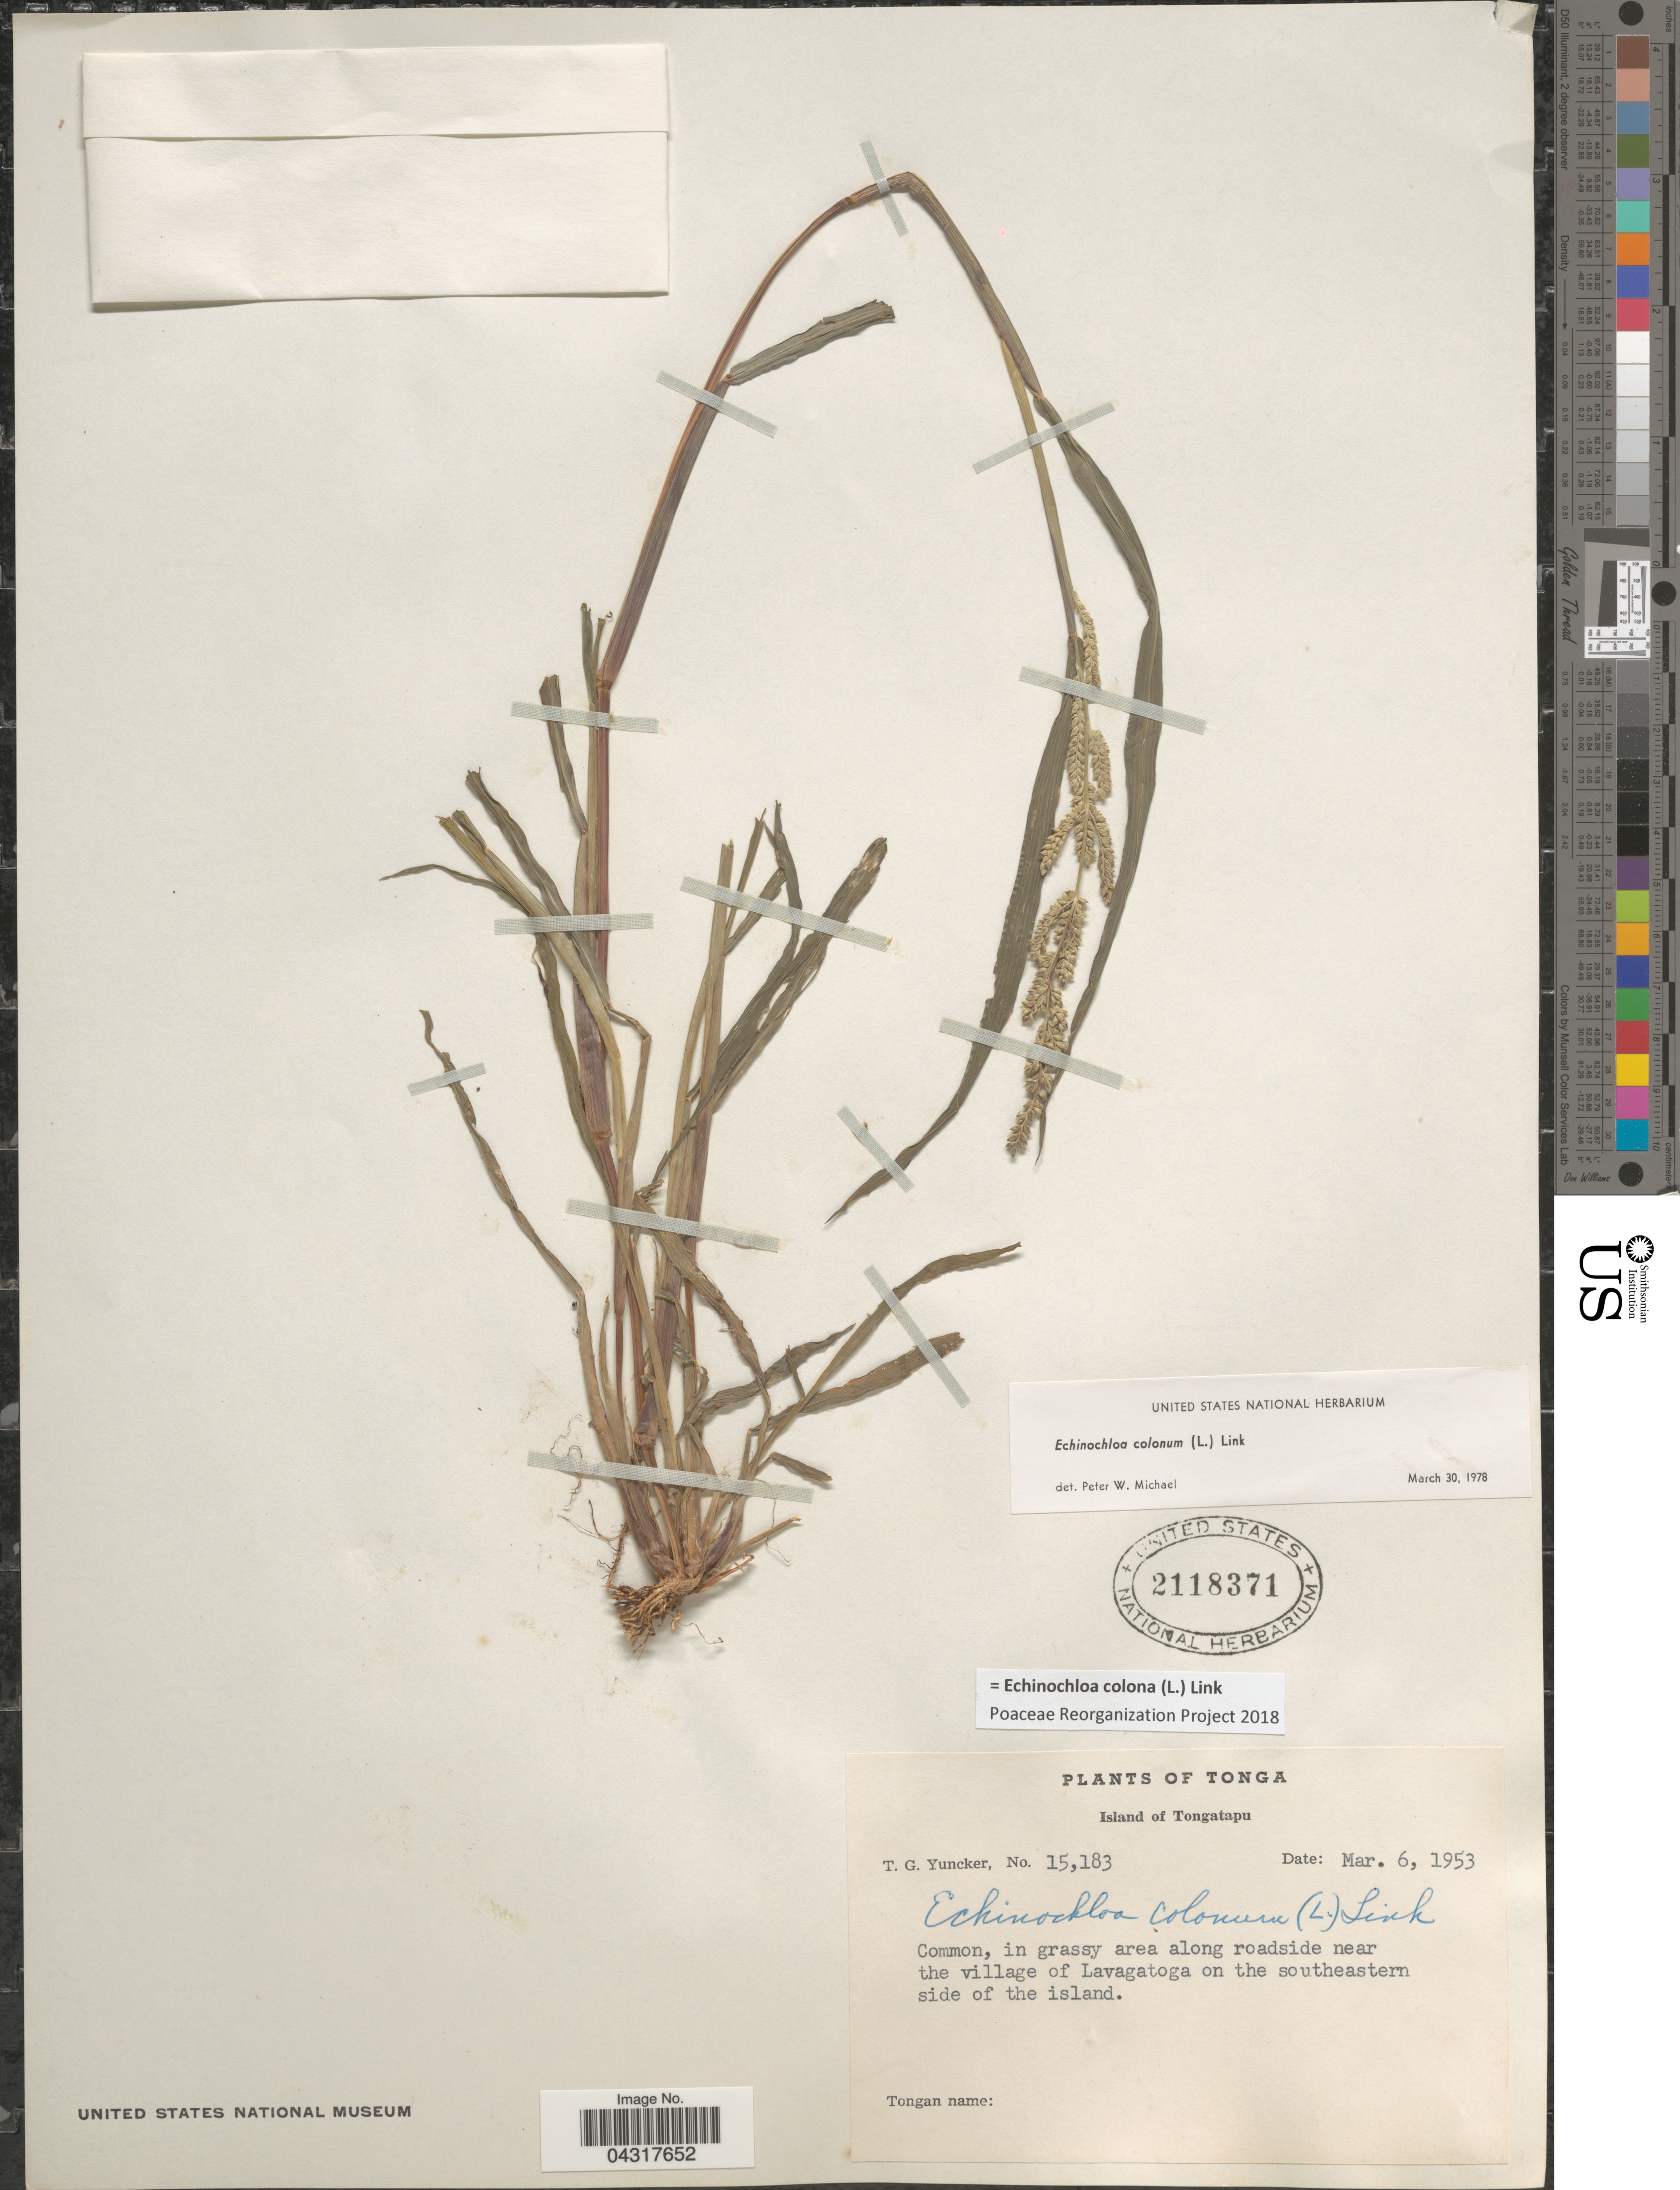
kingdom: Plantae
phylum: Tracheophyta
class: Liliopsida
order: Poales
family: Poaceae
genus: Echinochloa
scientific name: Echinochloa colona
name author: (L.) Link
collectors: T. G. Yuncker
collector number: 15183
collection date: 1953-03-06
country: Tonga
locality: Island of Tongatapu. Common, in grassy area along roadside near the village of Lavagatoga on the southeastern side of the island.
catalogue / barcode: US 2118371